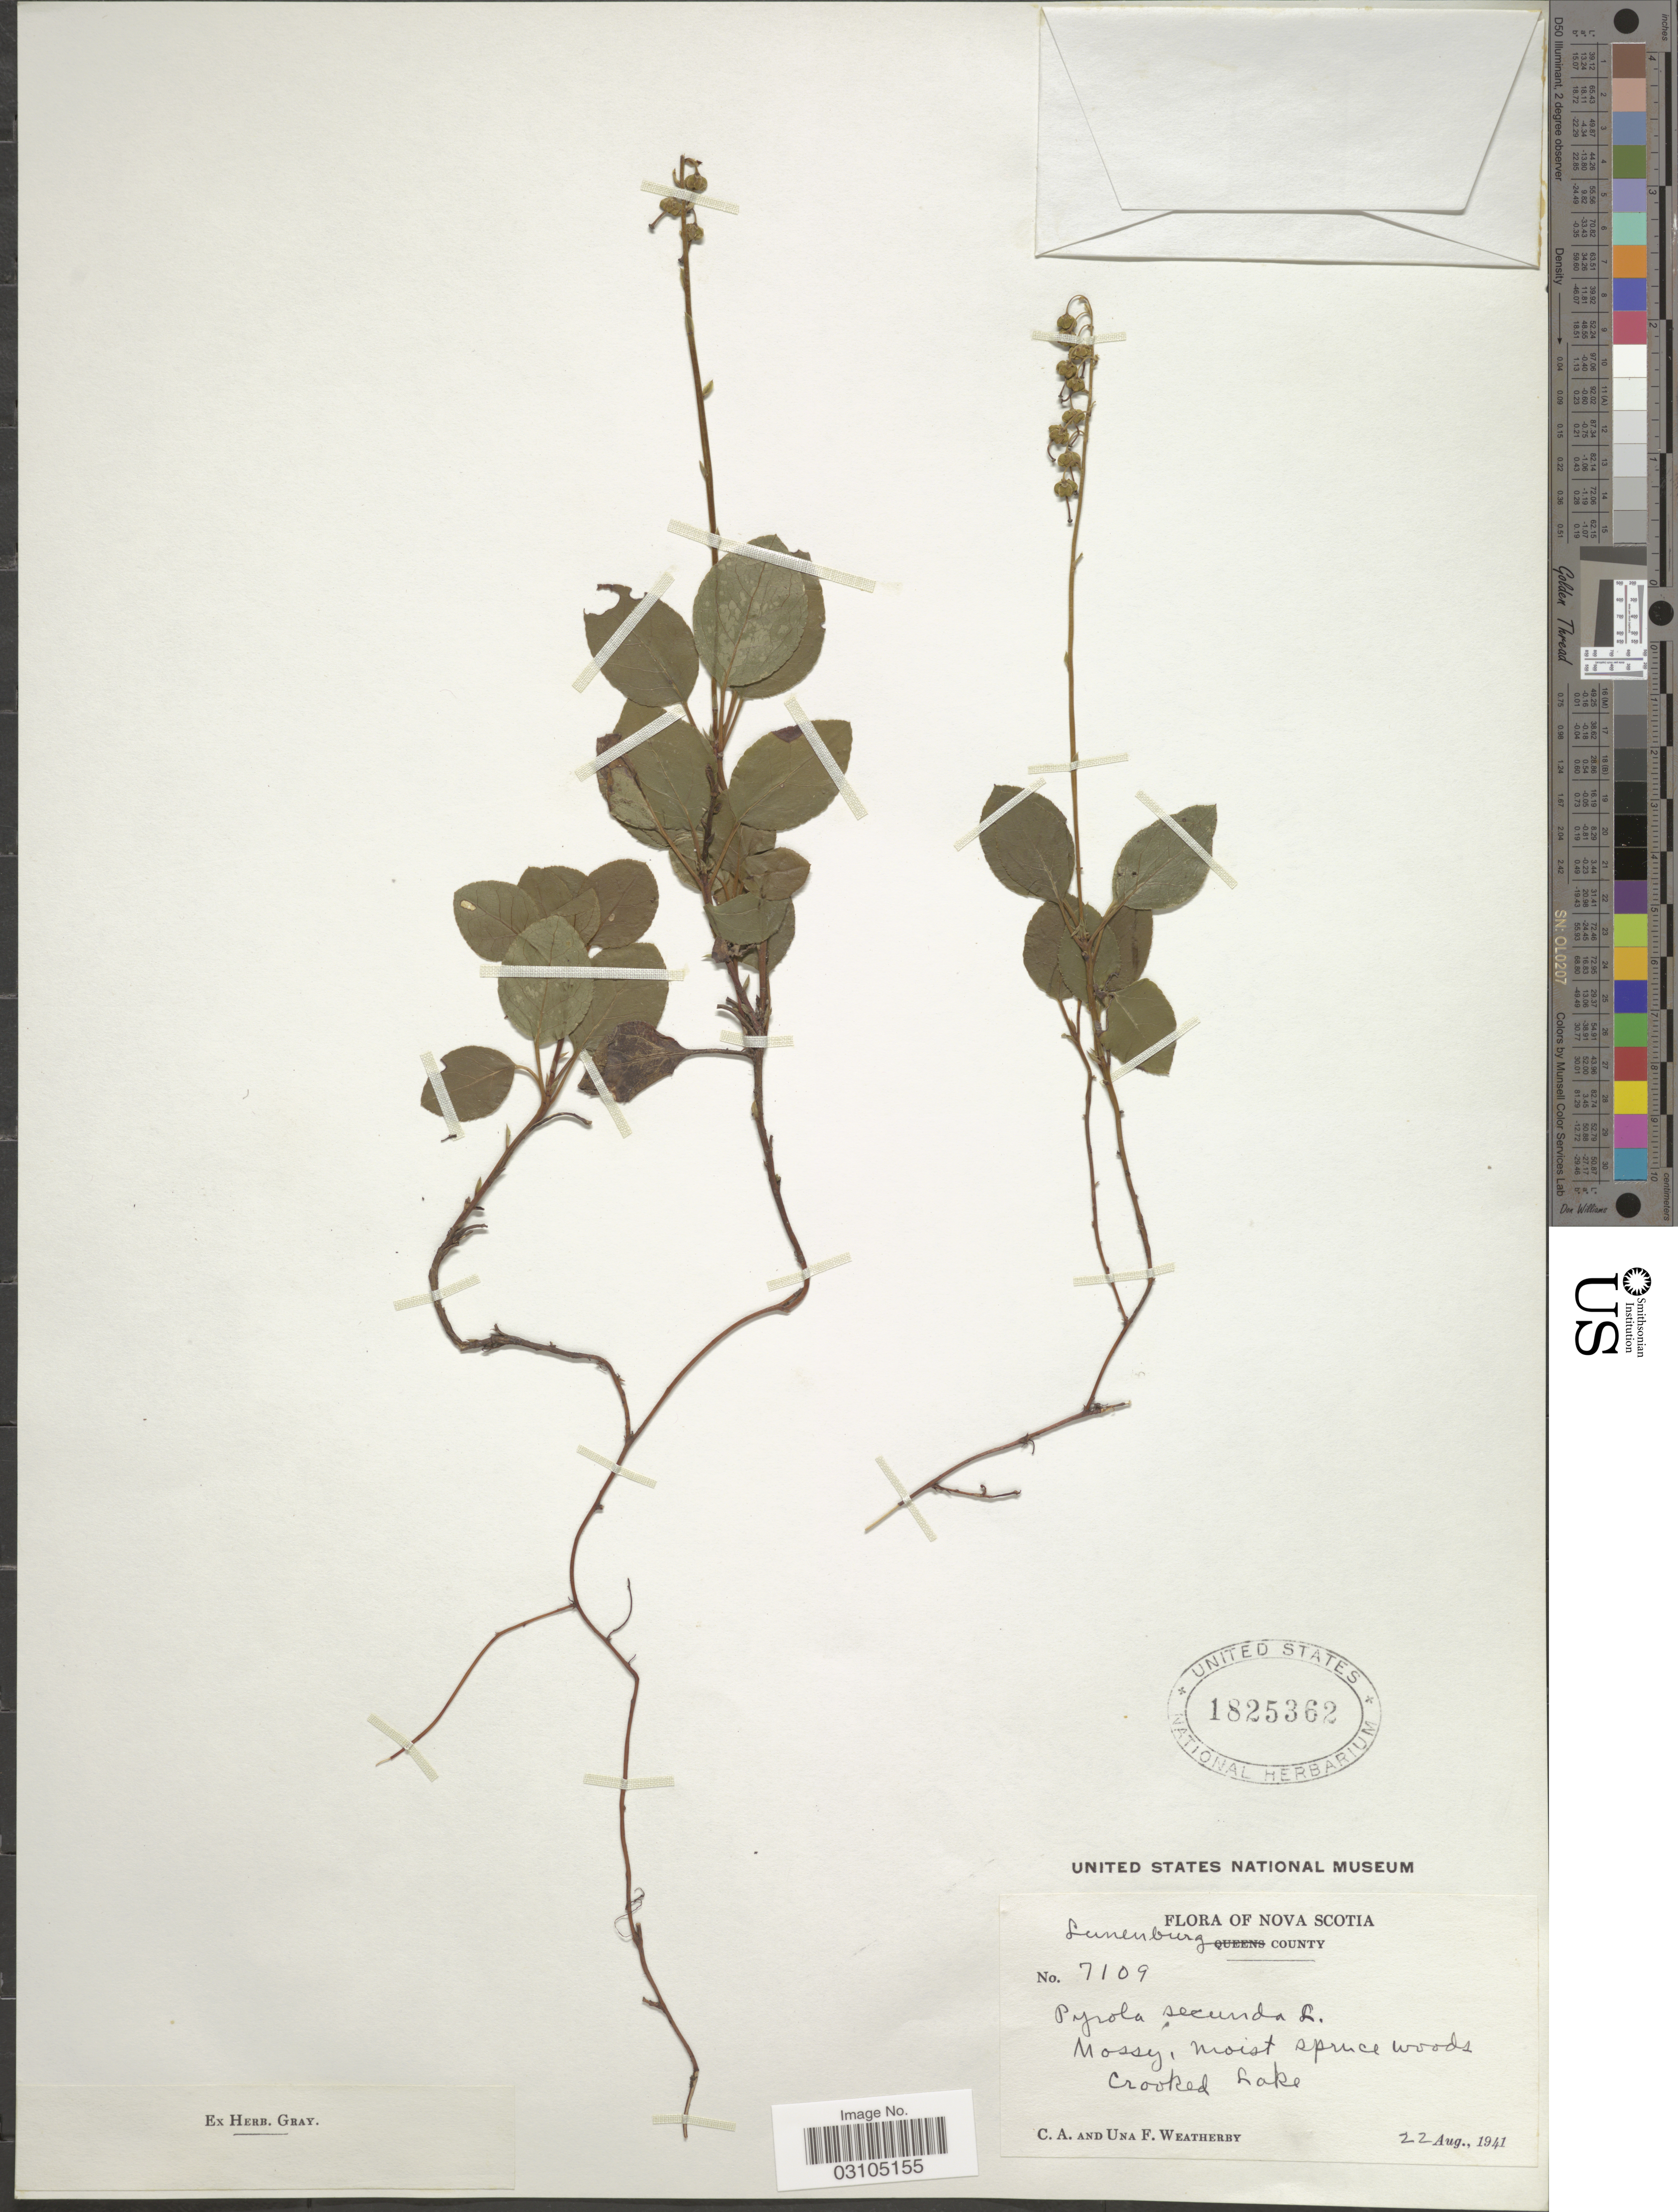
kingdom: Plantae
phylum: Tracheophyta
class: Magnoliopsida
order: Ericales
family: Ericaceae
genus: Orthilia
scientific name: Orthilia secunda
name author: (L.) House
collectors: C. A. Weatherby & U. Weatherby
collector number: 7109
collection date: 1941-08-22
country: Canada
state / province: Nova Scotia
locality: Lunenburg County. Crooked Lake.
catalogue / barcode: US 1825362